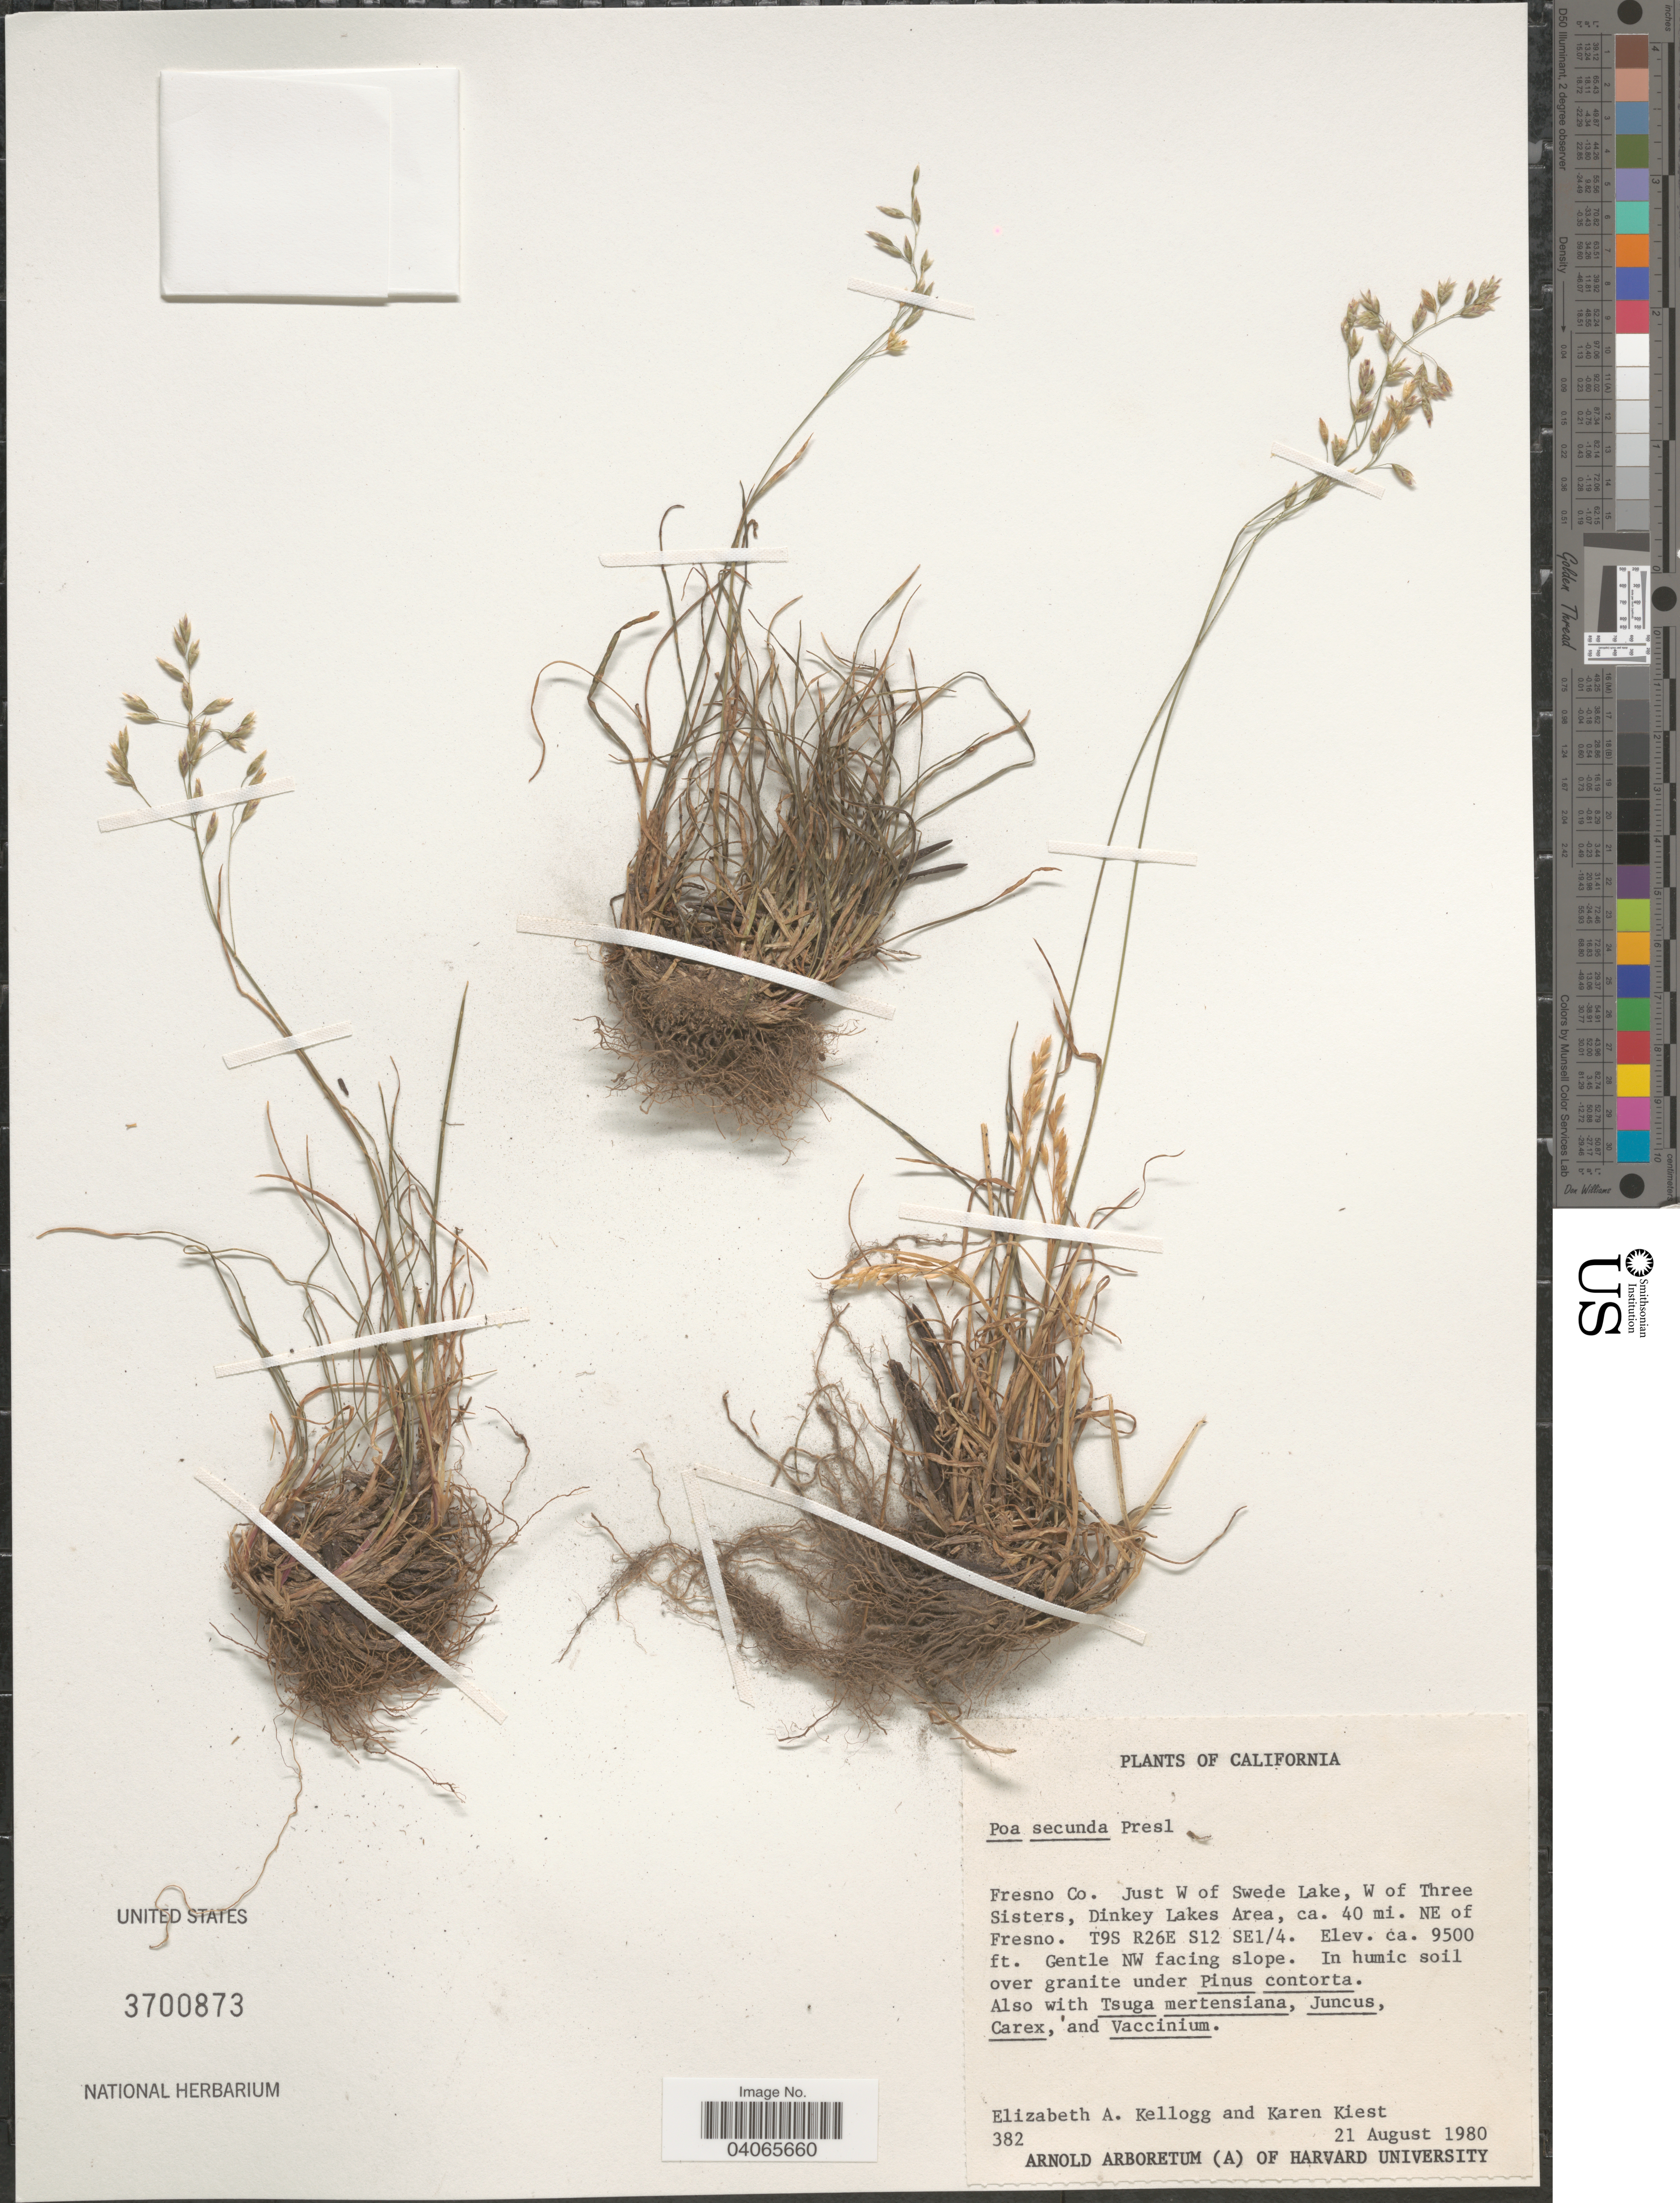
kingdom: Plantae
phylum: Tracheophyta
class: Liliopsida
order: Poales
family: Poaceae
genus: Poa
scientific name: Poa secunda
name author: J. Presl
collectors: E. A. Kellogg & K. Kiest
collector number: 382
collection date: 1980-08-21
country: United States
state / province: California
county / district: Fresno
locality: Fresno Co. Just W of Swede Lake, W of Three Sisters, Dinkey Lakes Area, ca. 40 mi. NE of Fresno. T9S R26E S12 SE¼. Gentle NW facing slope.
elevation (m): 2896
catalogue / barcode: US 3700873